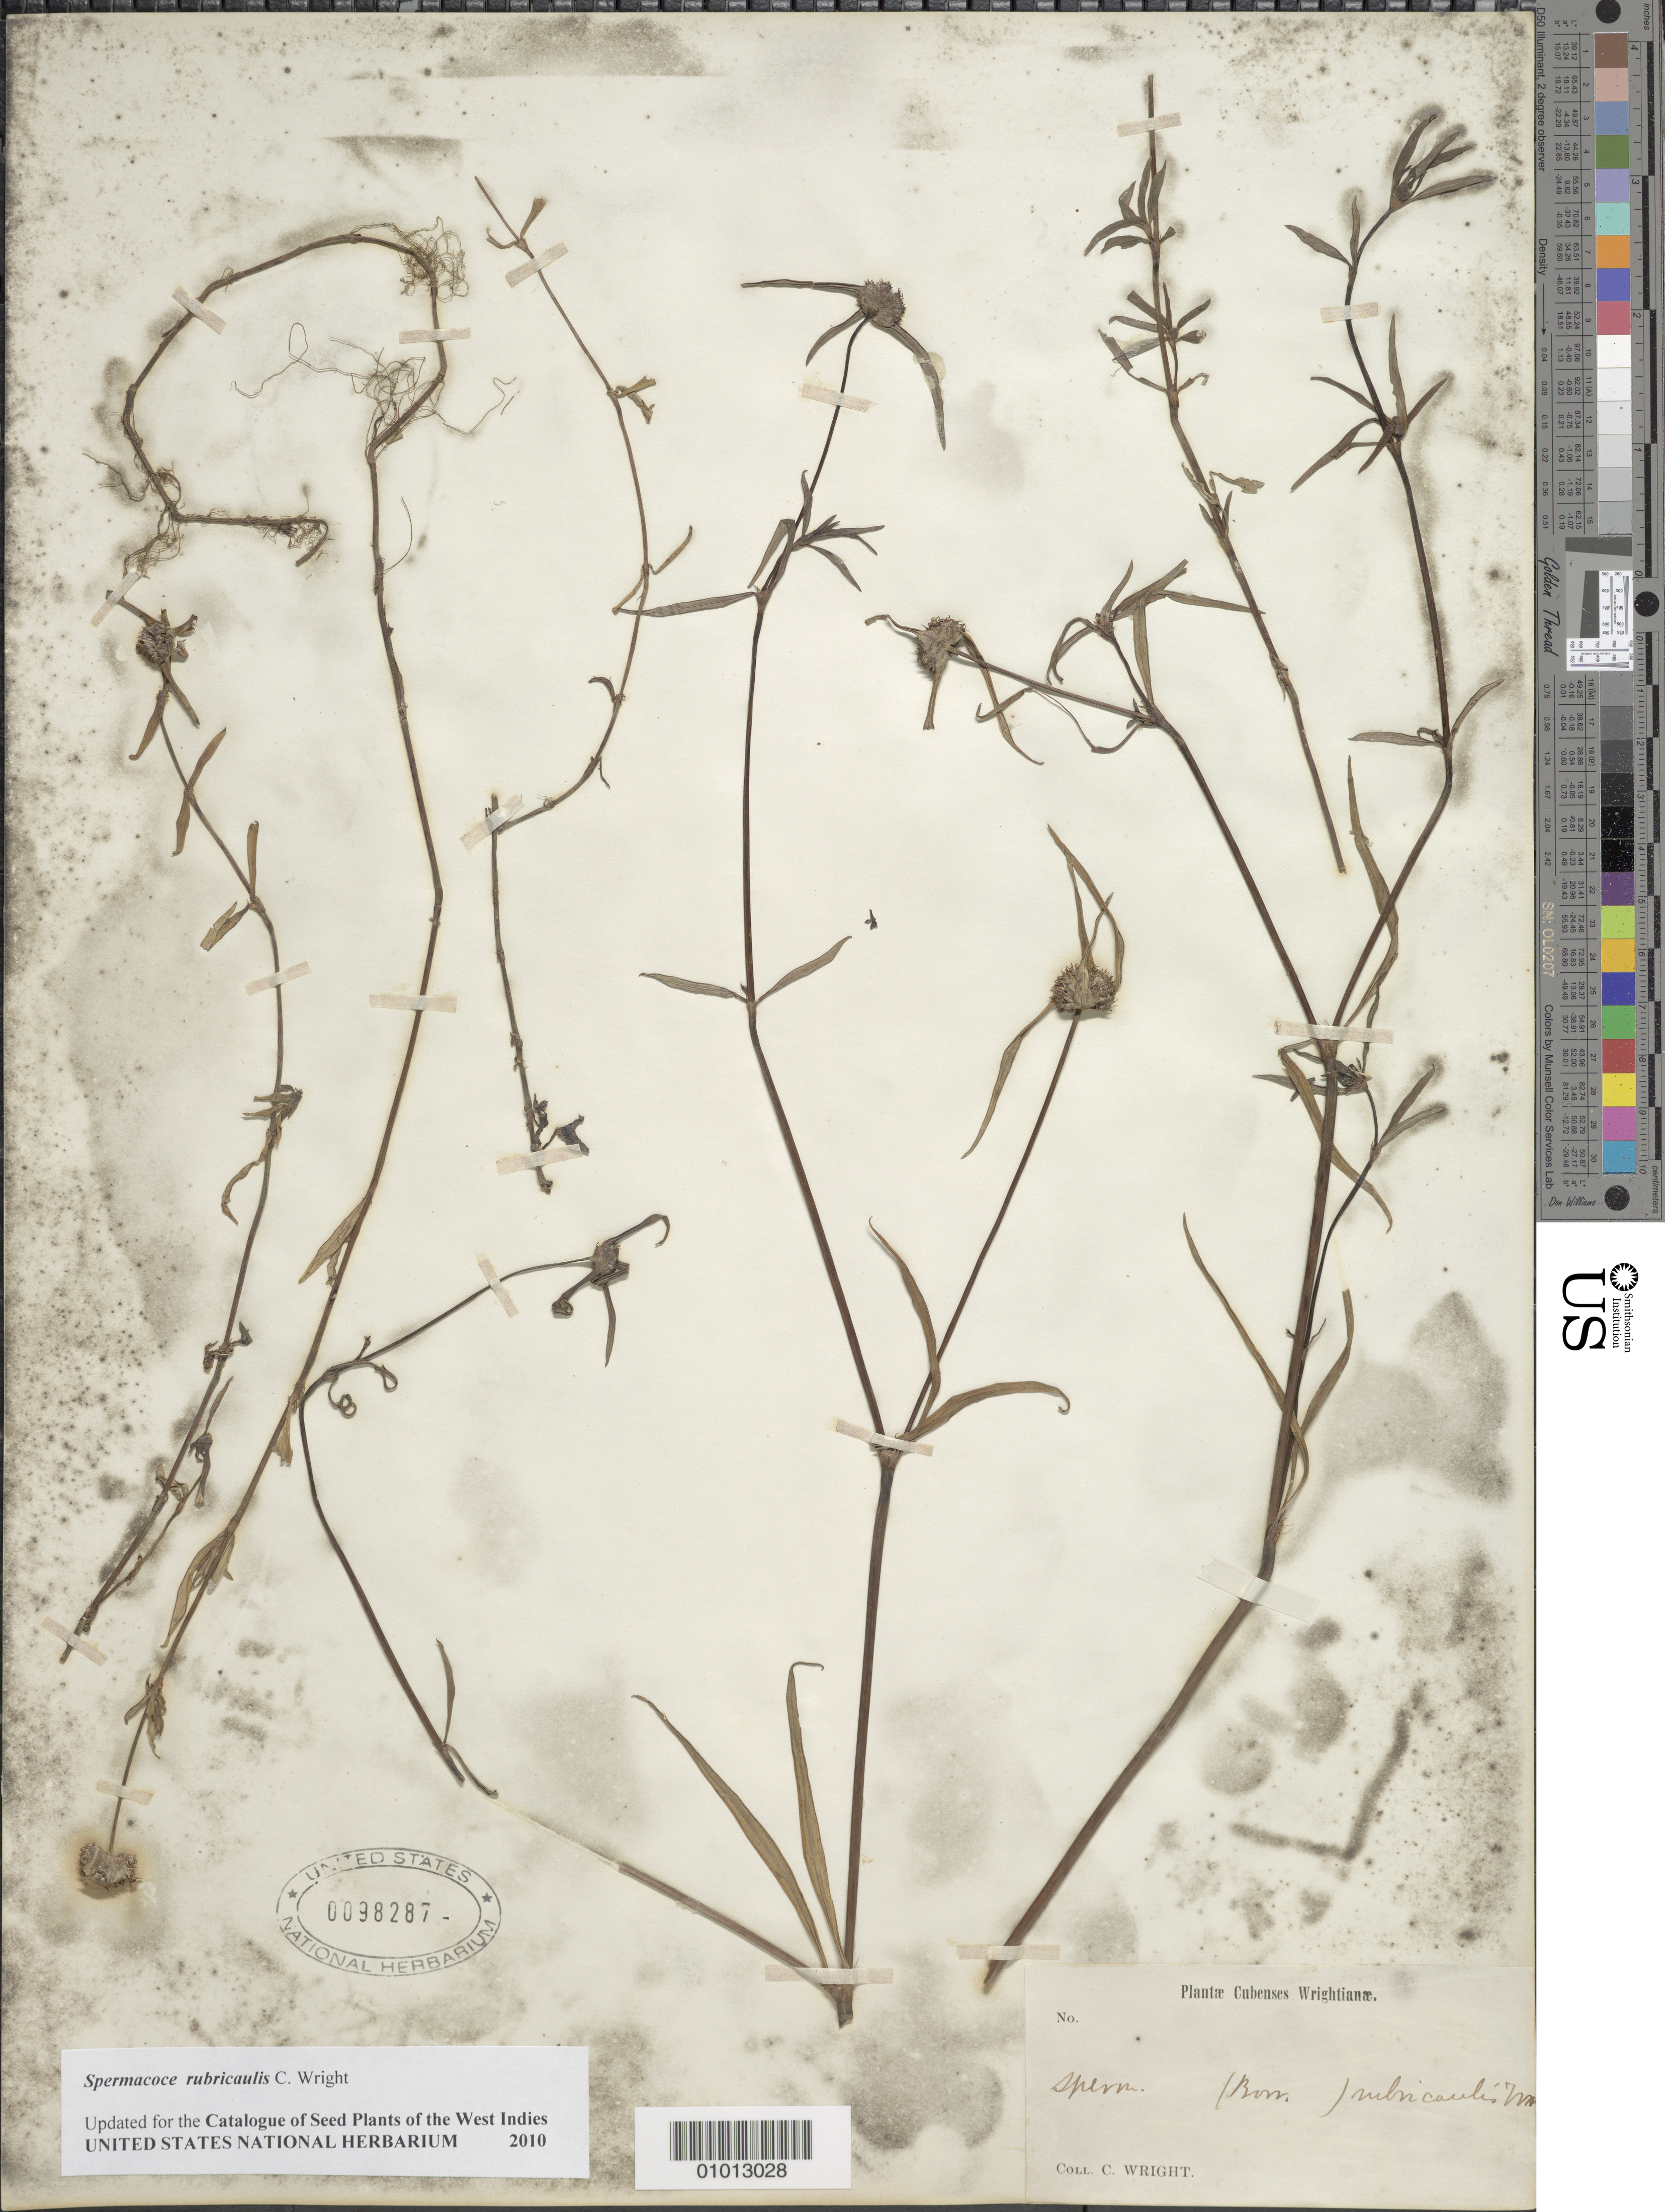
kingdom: Plantae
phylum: Tracheophyta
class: Magnoliopsida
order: Gentianales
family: Rubiaceae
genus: Borreria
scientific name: Borreria rubricaulis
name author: (C. Wright) Urb.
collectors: C. Wright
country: Cuba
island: Cuba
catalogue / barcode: US 98287